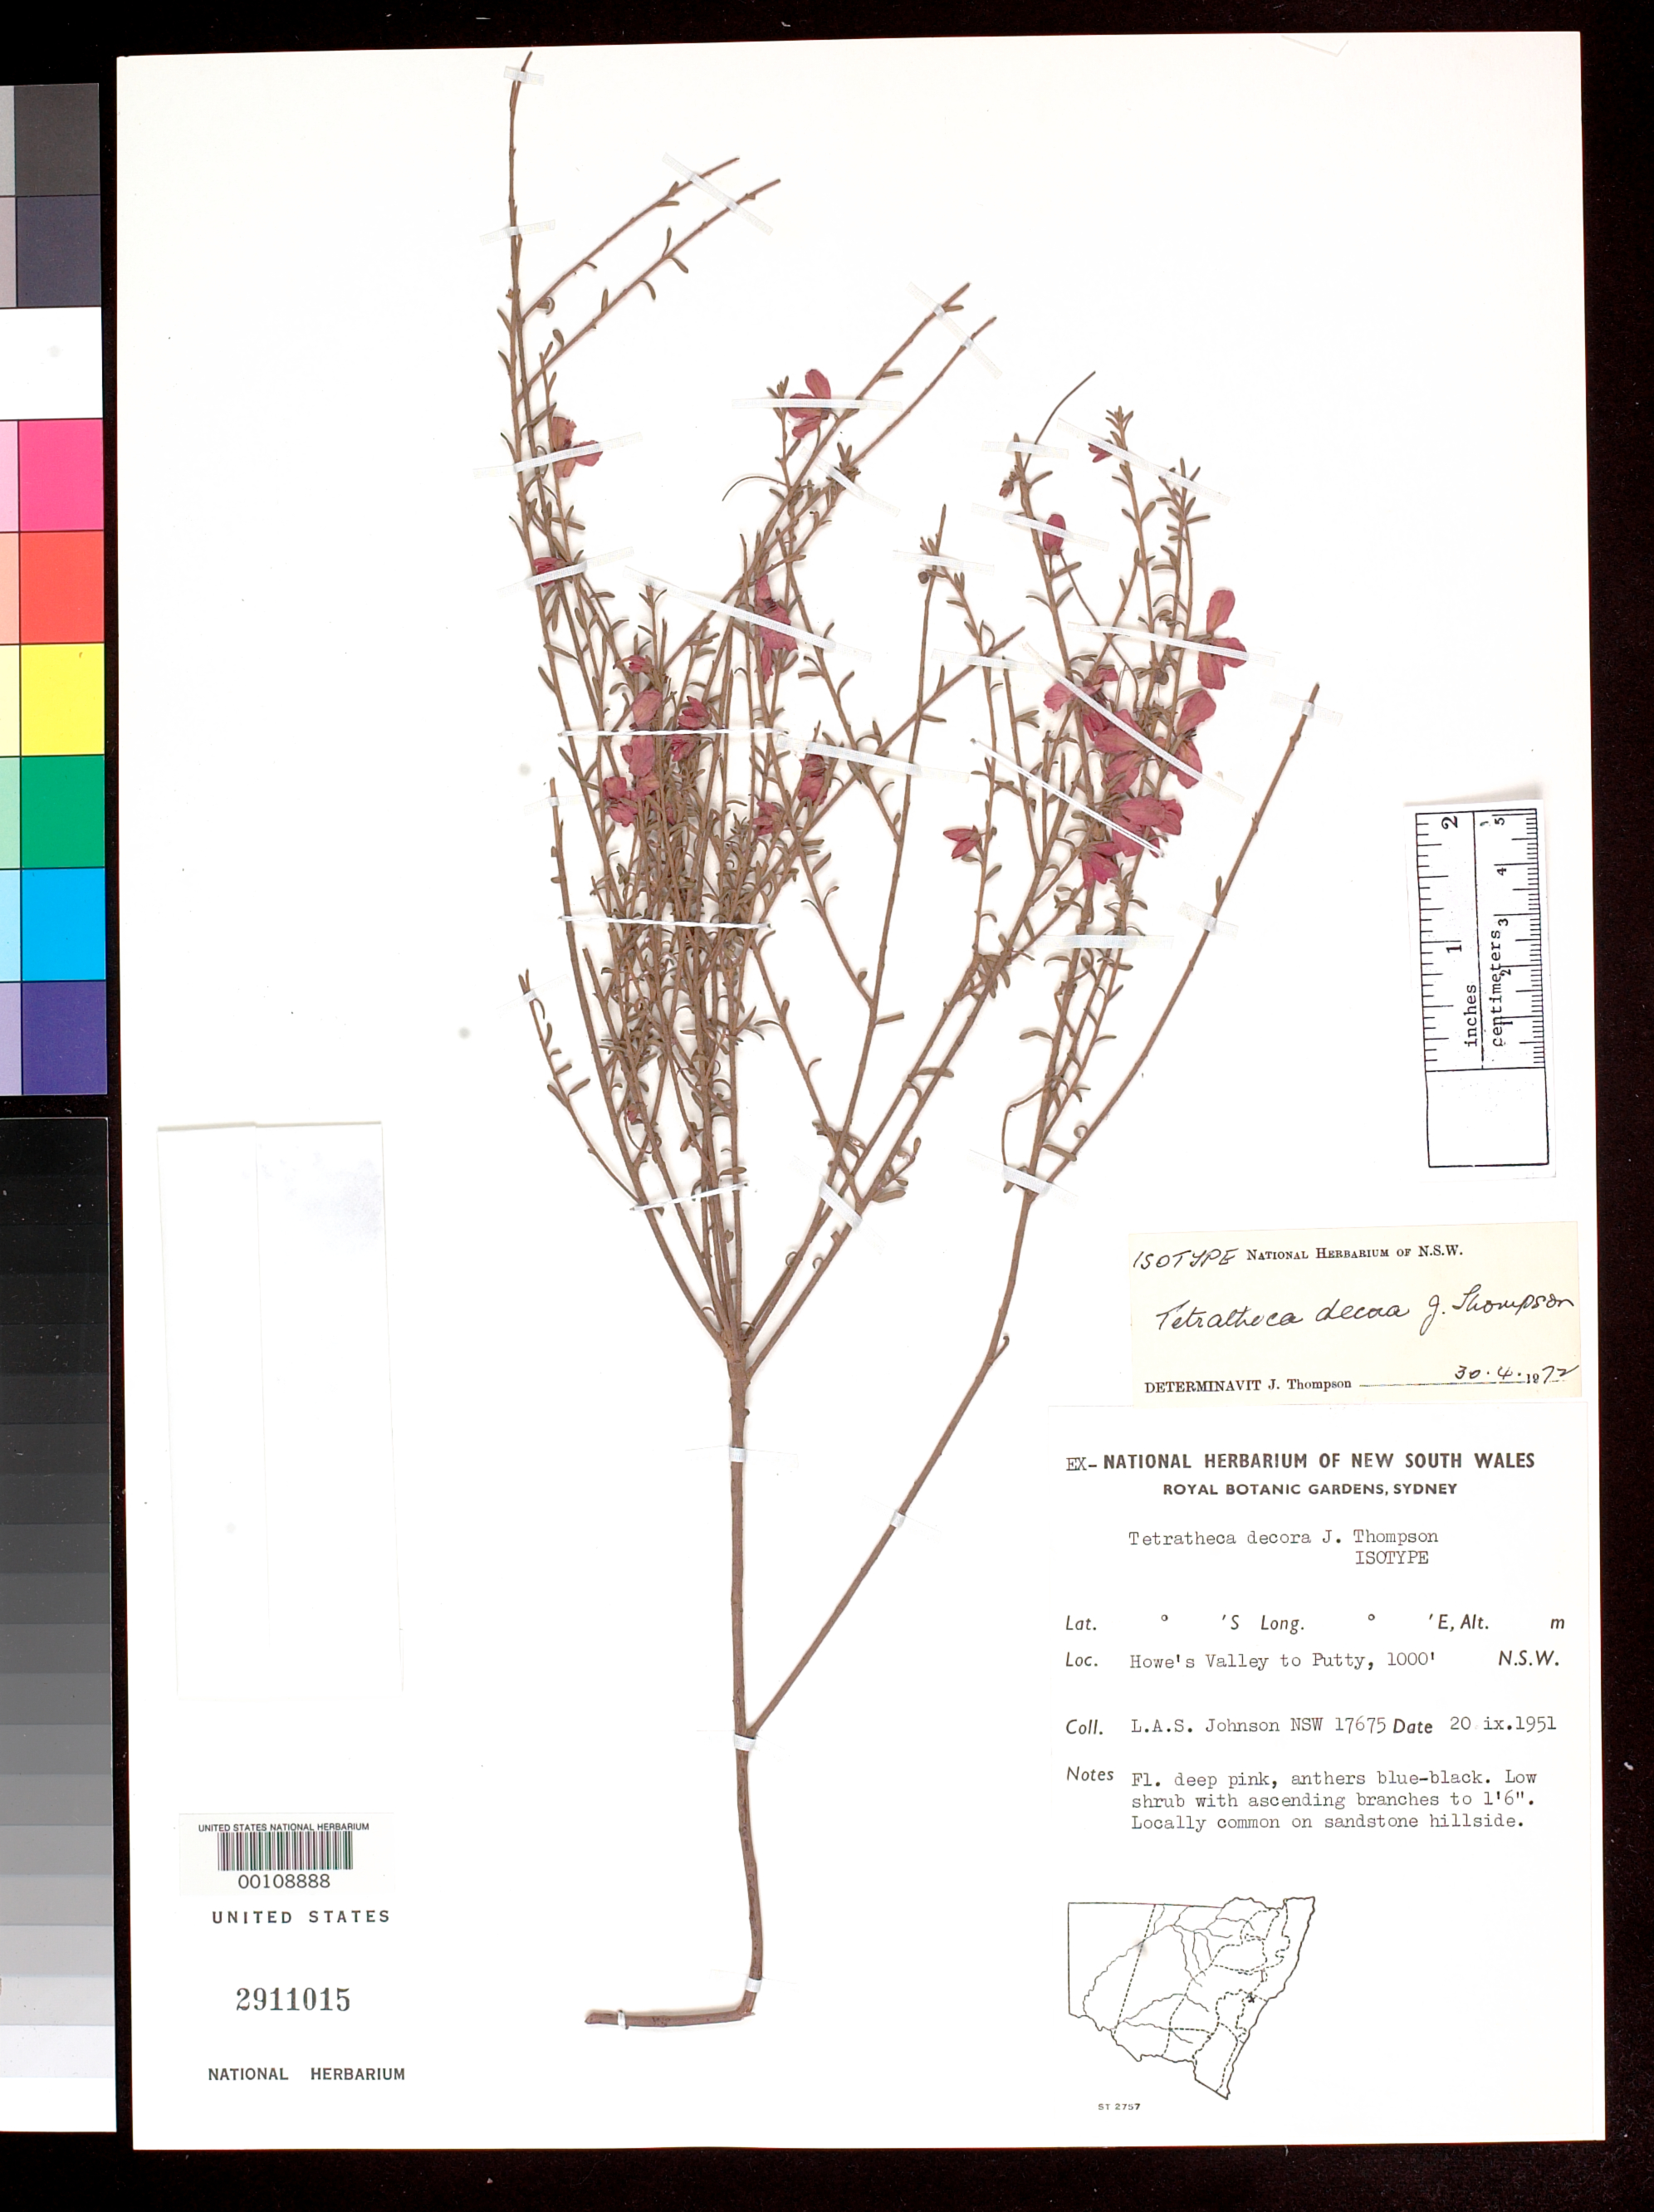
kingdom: Plantae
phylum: Tracheophyta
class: Magnoliopsida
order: Oxalidales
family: Elaeocarpaceae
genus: Tetratheca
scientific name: Tetratheca decora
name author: Joy Thomps.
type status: Isotype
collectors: L. A. S. Johnson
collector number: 17675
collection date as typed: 20 Sep 1951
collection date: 1951-09-20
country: Australia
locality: Howe's Valley to Putty; alt. 1000 ft.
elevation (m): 305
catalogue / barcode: US 2911015